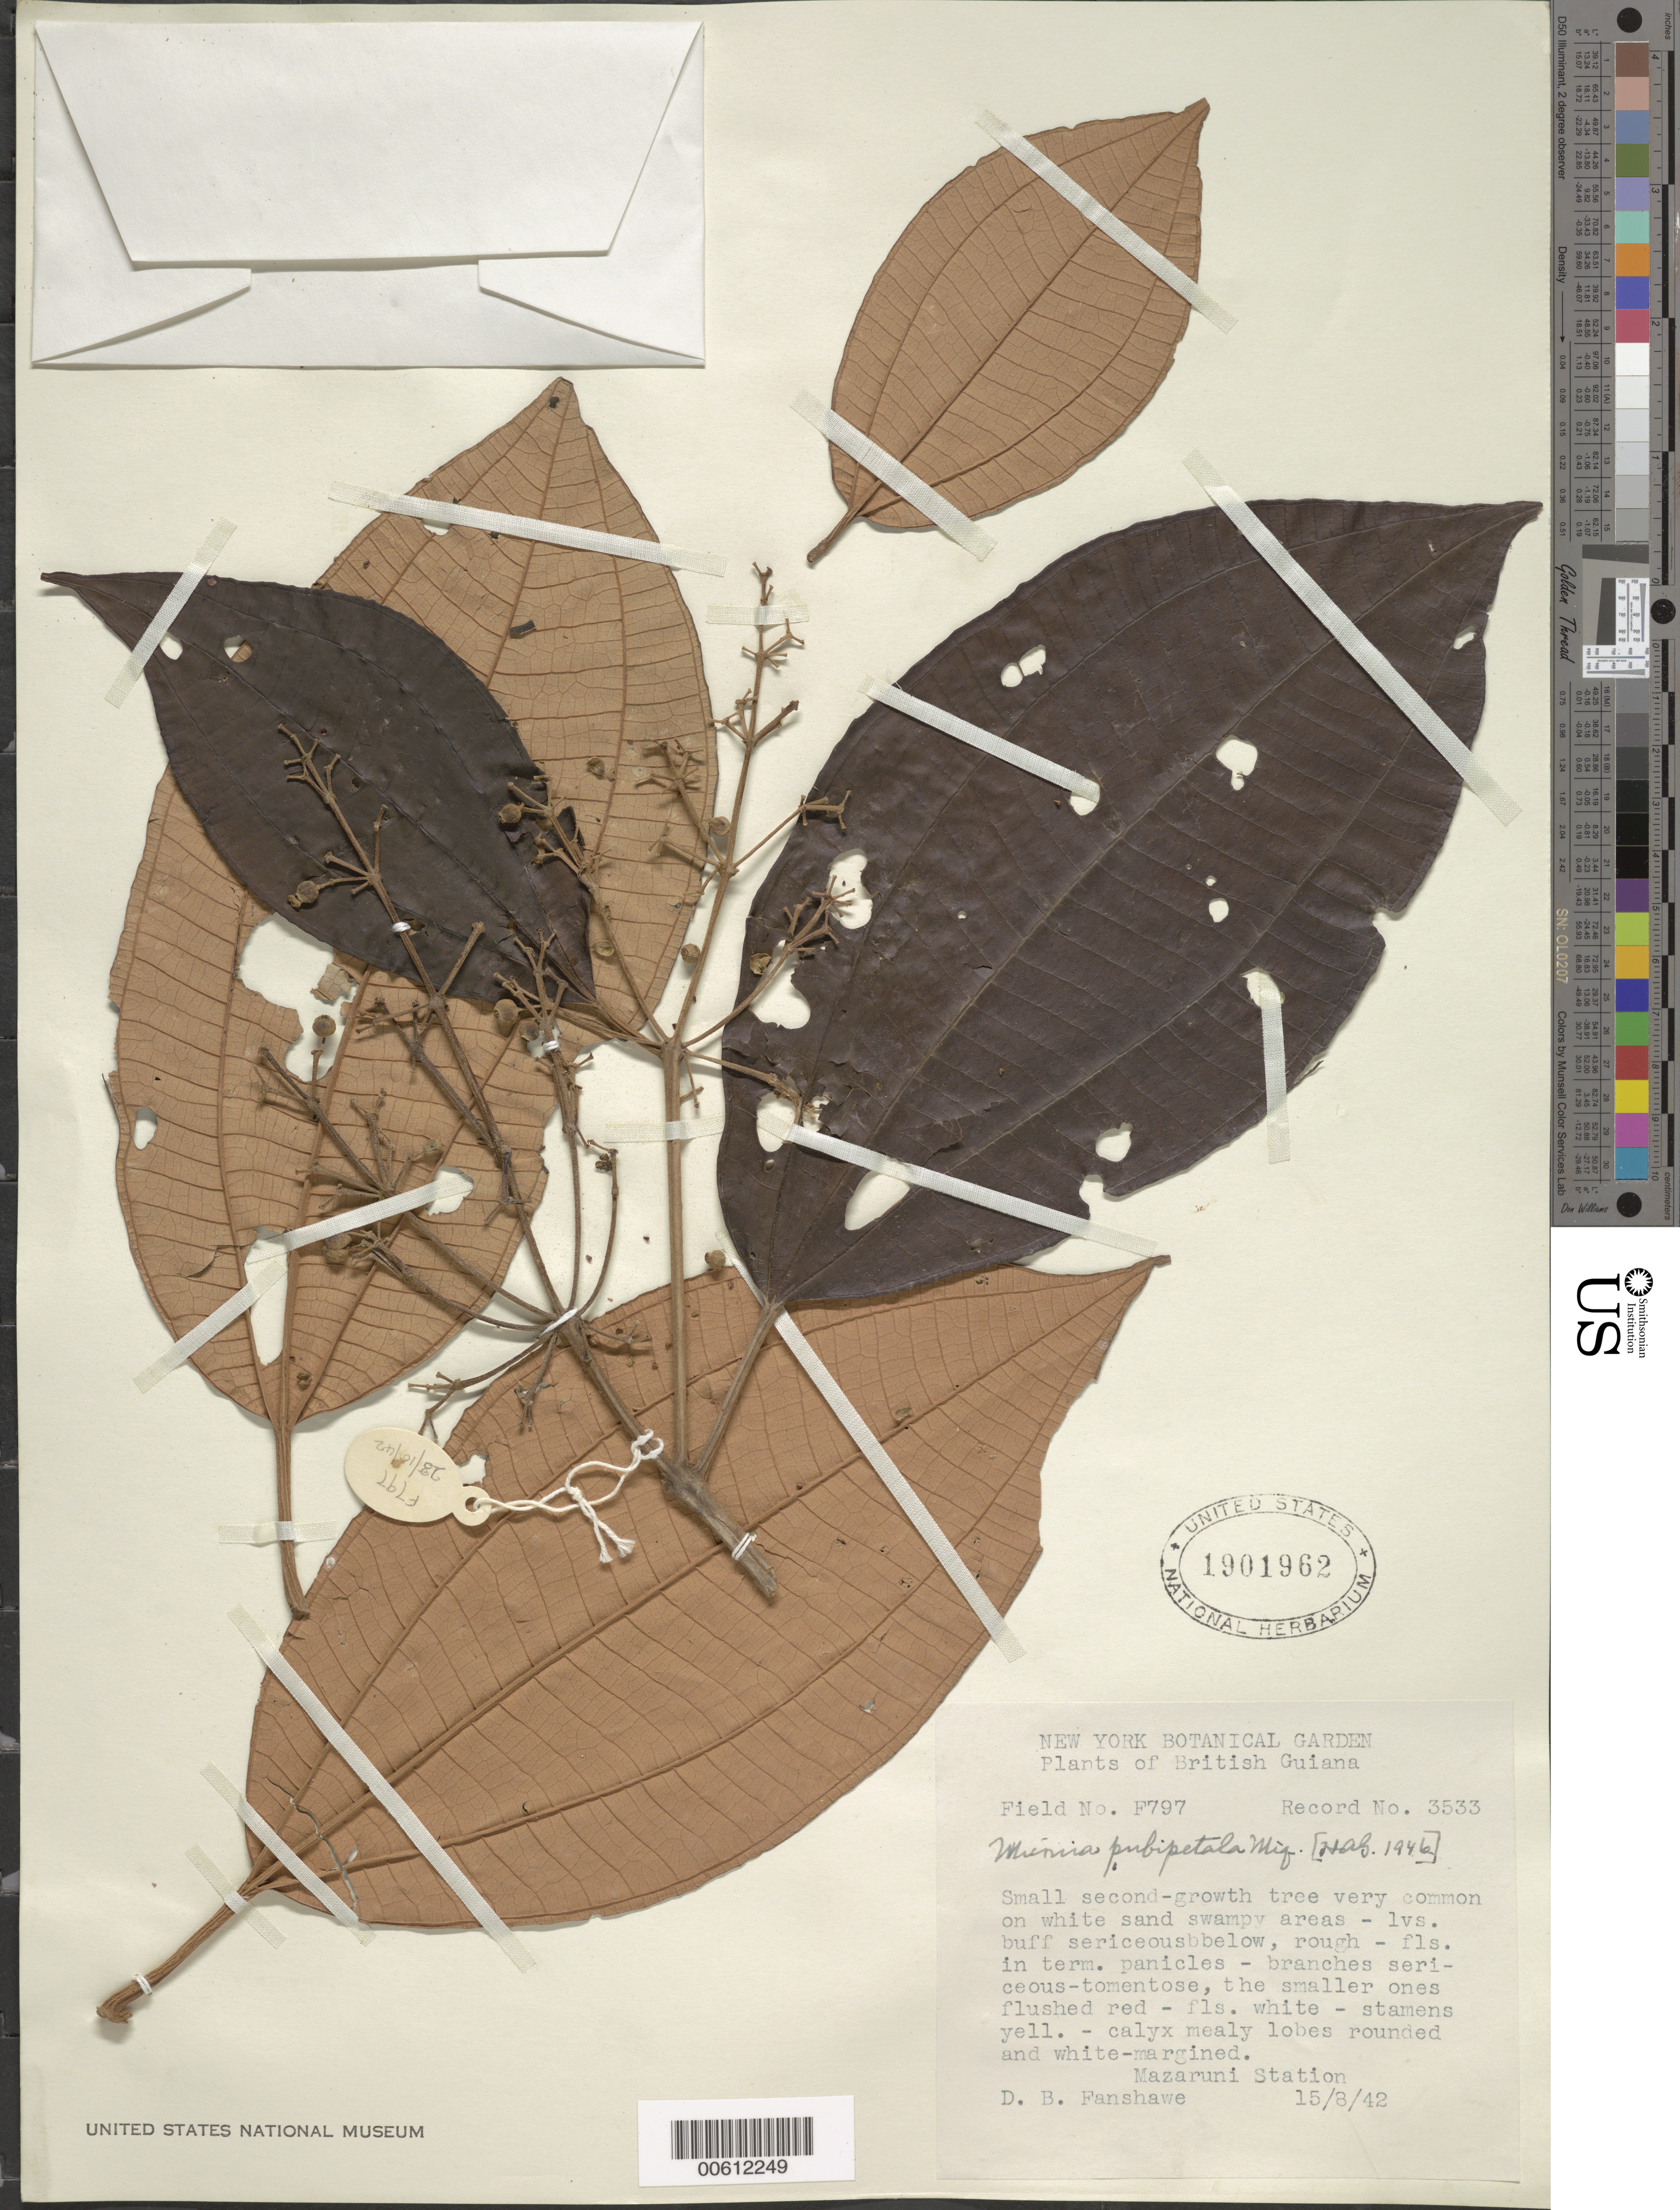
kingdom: Plantae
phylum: Tracheophyta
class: Magnoliopsida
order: Myrtales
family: Melastomataceae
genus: Miconia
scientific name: Miconia pubipetala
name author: Miq.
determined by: Gleason, H. A.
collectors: D. B. Fanshawe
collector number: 3533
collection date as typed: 15-Aug-42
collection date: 1942-08-15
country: Guyana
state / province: Cuyuni-Mazaruni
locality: Mazaruni Station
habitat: White sand swampy areas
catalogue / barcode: US 1901962